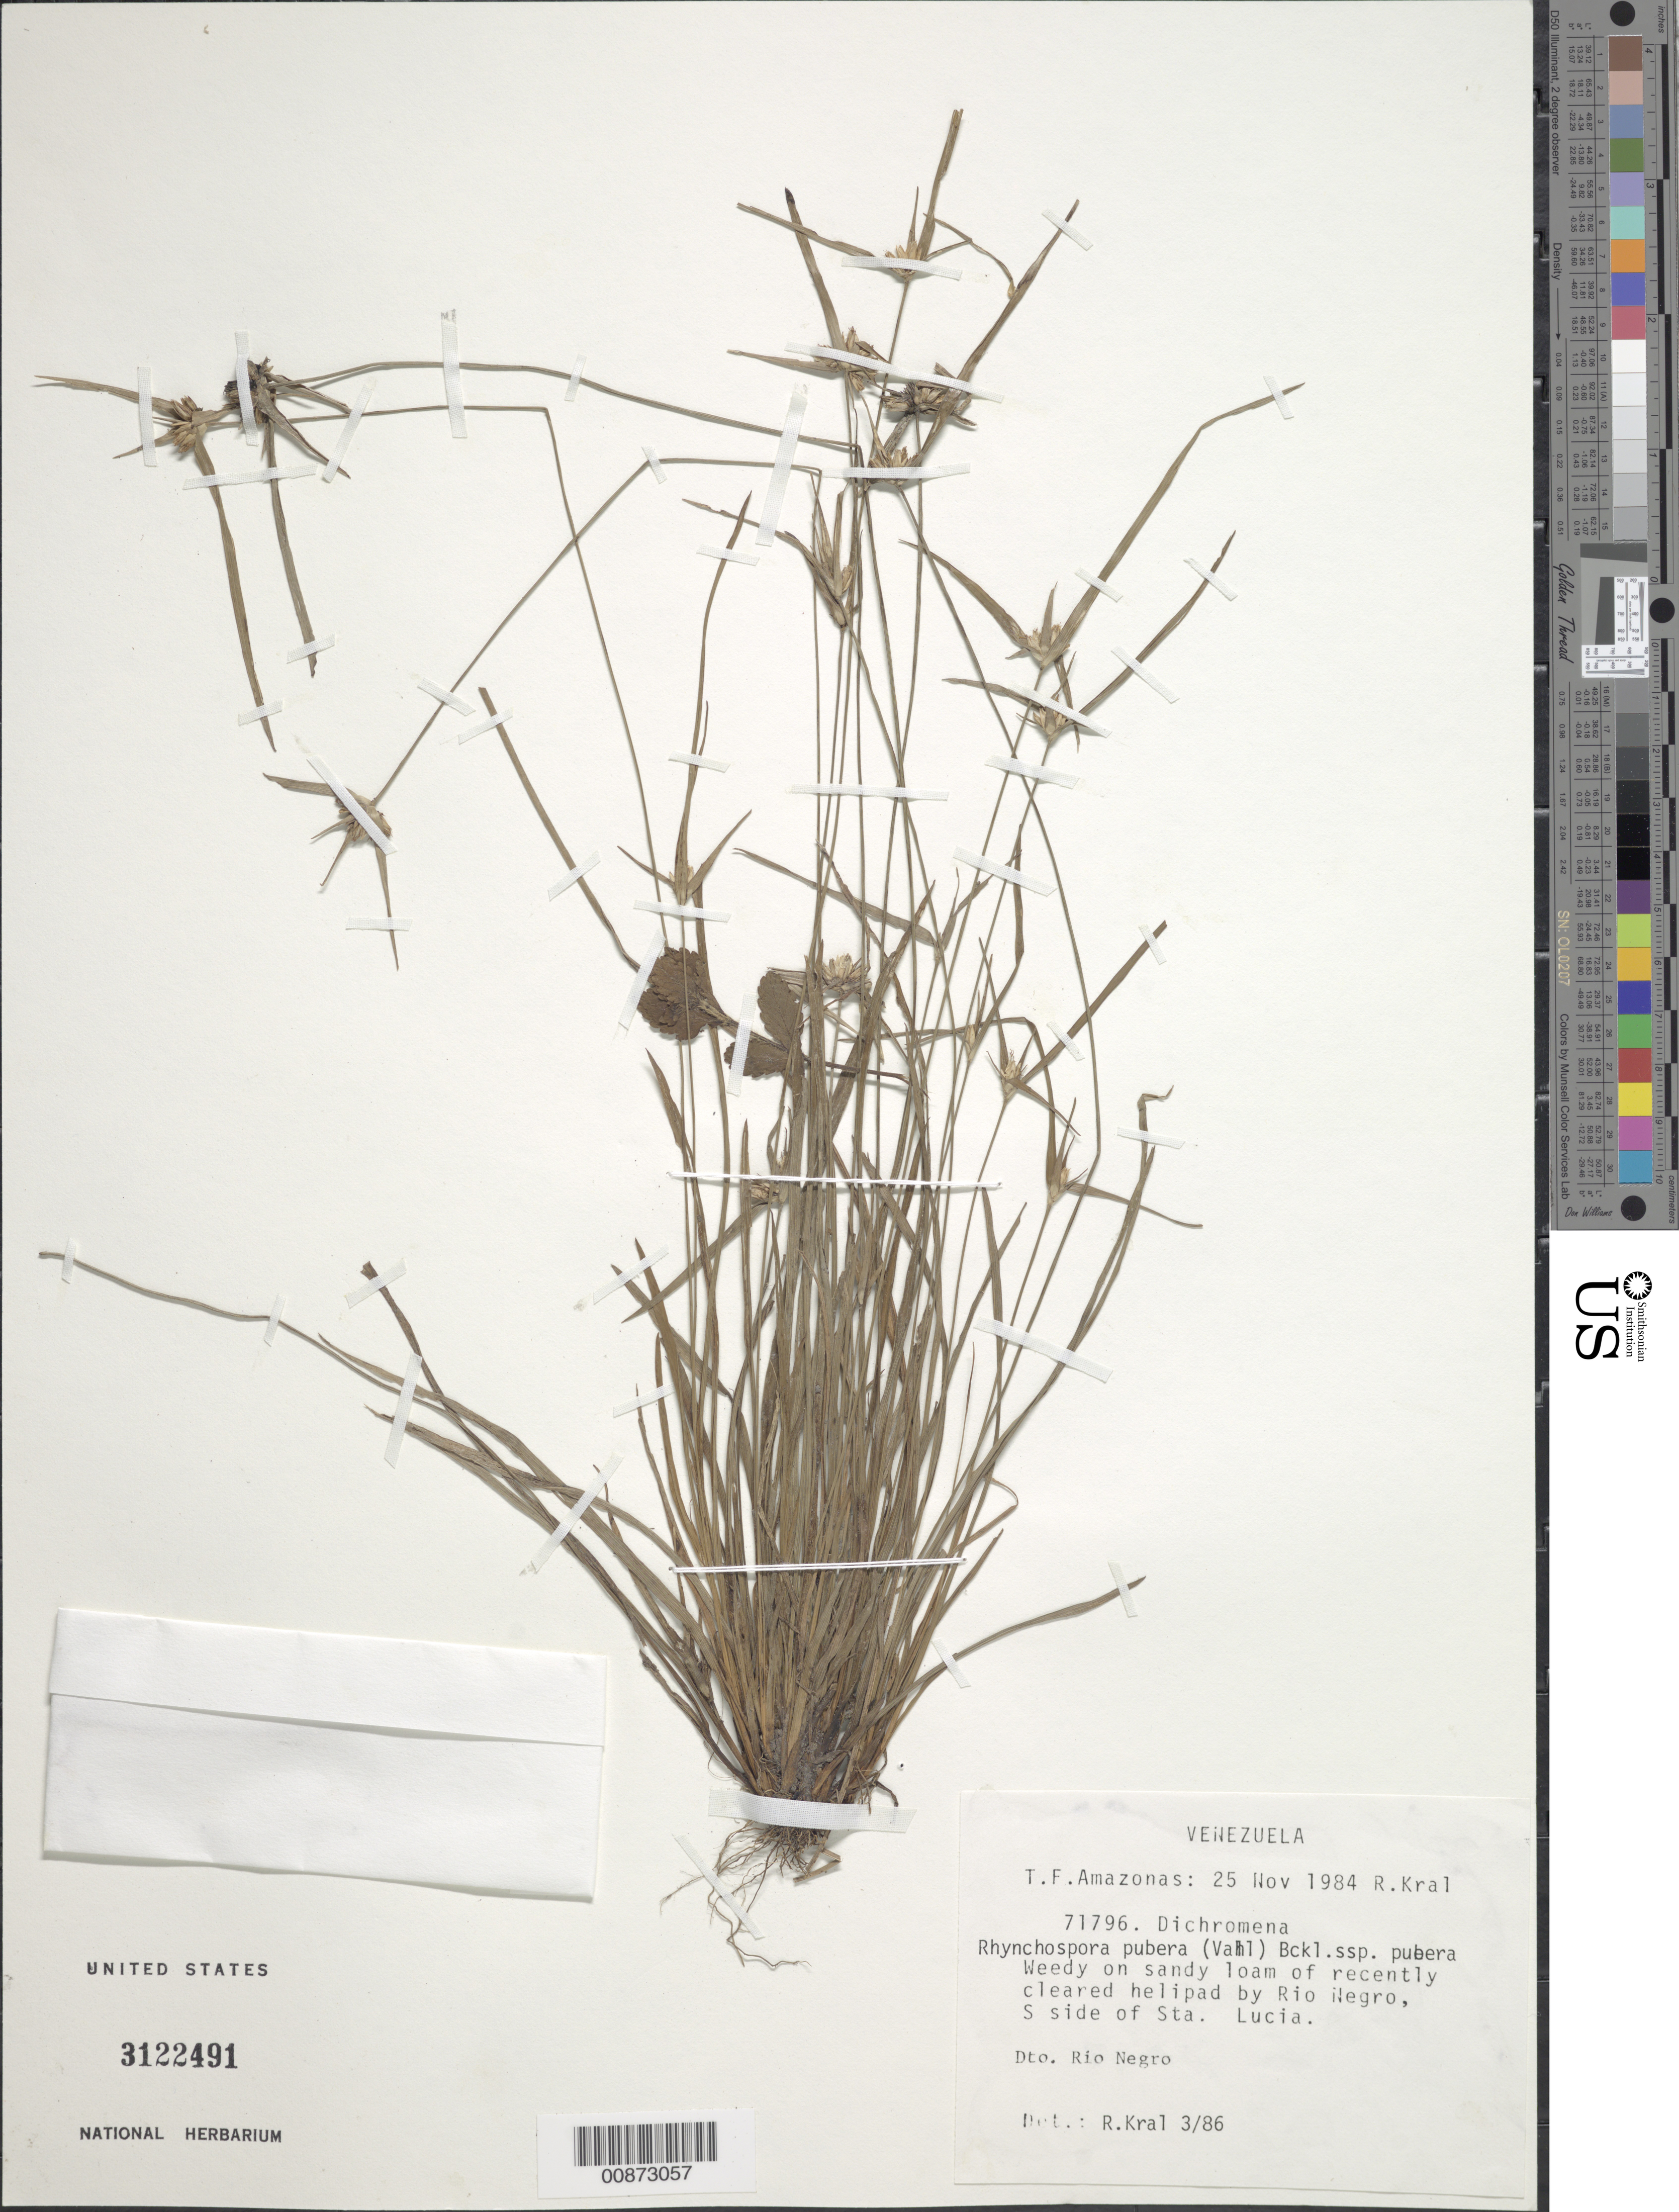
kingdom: Plantae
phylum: Tracheophyta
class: Liliopsida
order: Poales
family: Cyperaceae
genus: Rhynchospora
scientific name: Rhynchospora pubera subsp. pubera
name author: (Vahl) Boeckeler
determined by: Kral, Robert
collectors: R. Kral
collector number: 71796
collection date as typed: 25-Nov-84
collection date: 1984-11-25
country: Venezuela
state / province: Amazonas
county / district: Río Negro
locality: Sta. Lucia, S side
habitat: Sandy loam of recently cleared helipad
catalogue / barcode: US 3122491